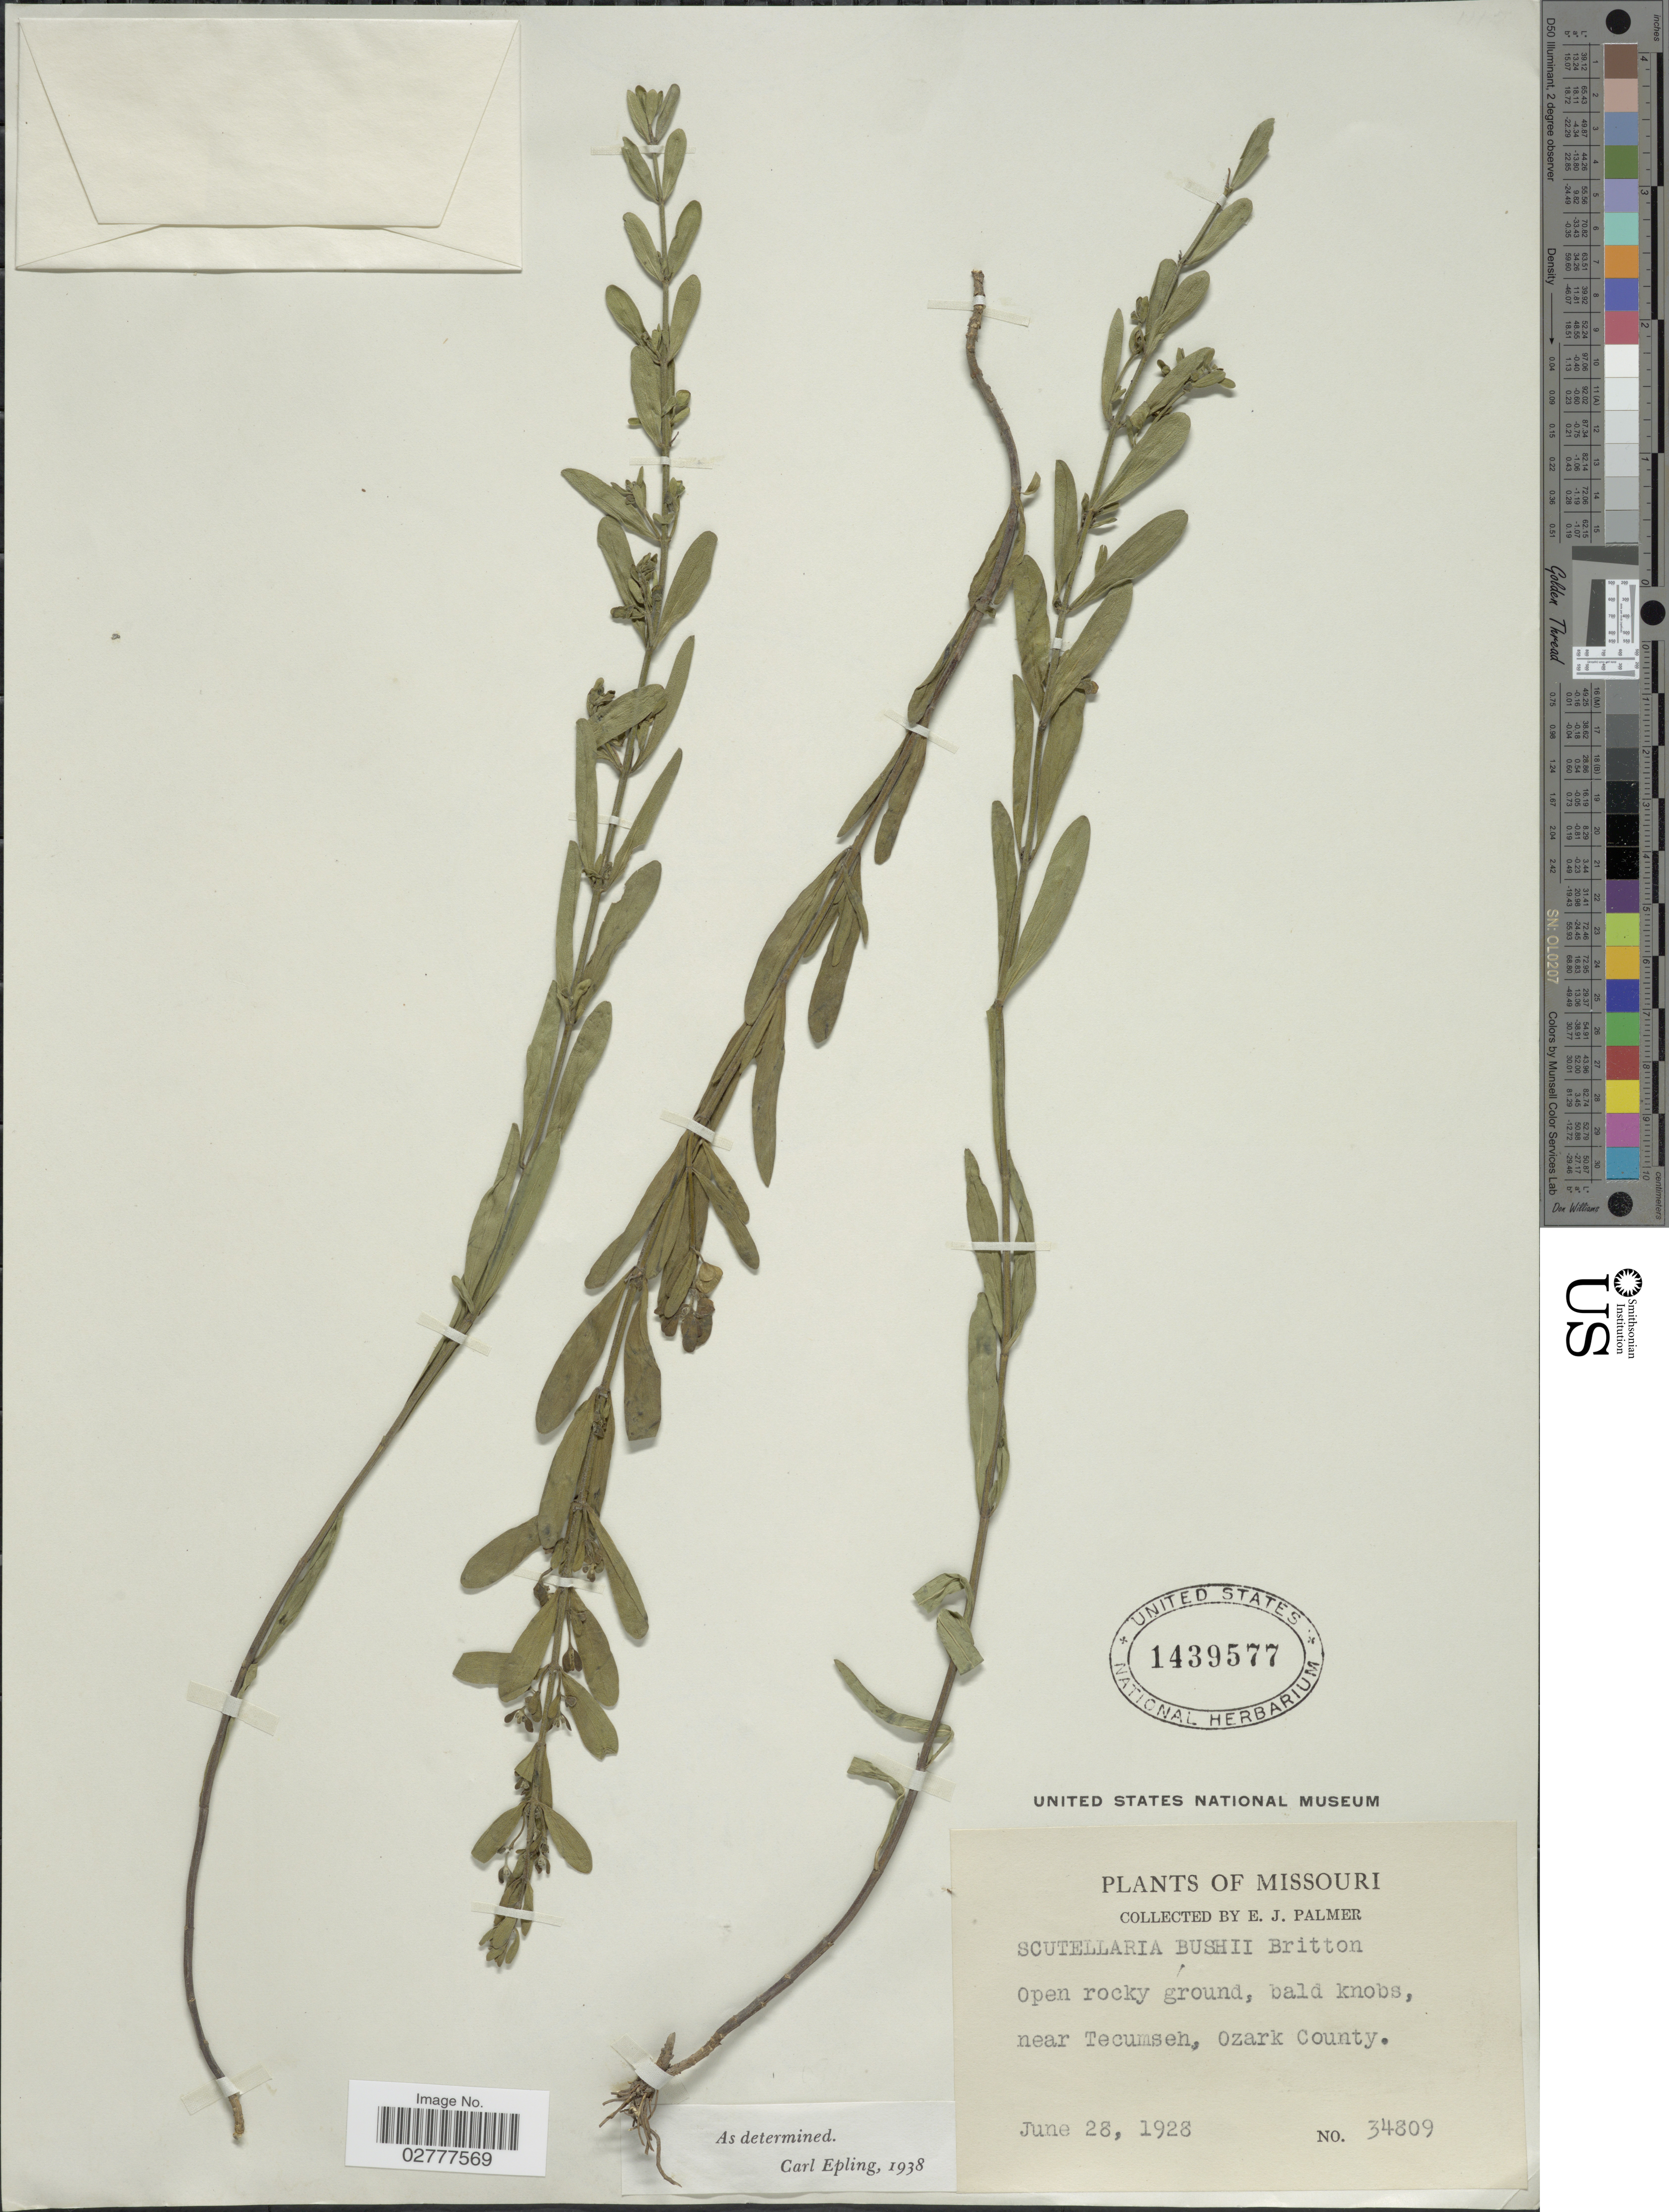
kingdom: Plantae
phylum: Tracheophyta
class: Magnoliopsida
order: Lamiales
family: Lamiaceae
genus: Scutellaria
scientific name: Scutellaria bushii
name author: Britton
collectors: E. J. Palmer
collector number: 34809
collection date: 1928-06-28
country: United States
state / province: Missouri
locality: Near Tecumseh, Ozark County.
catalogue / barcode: US 1439577